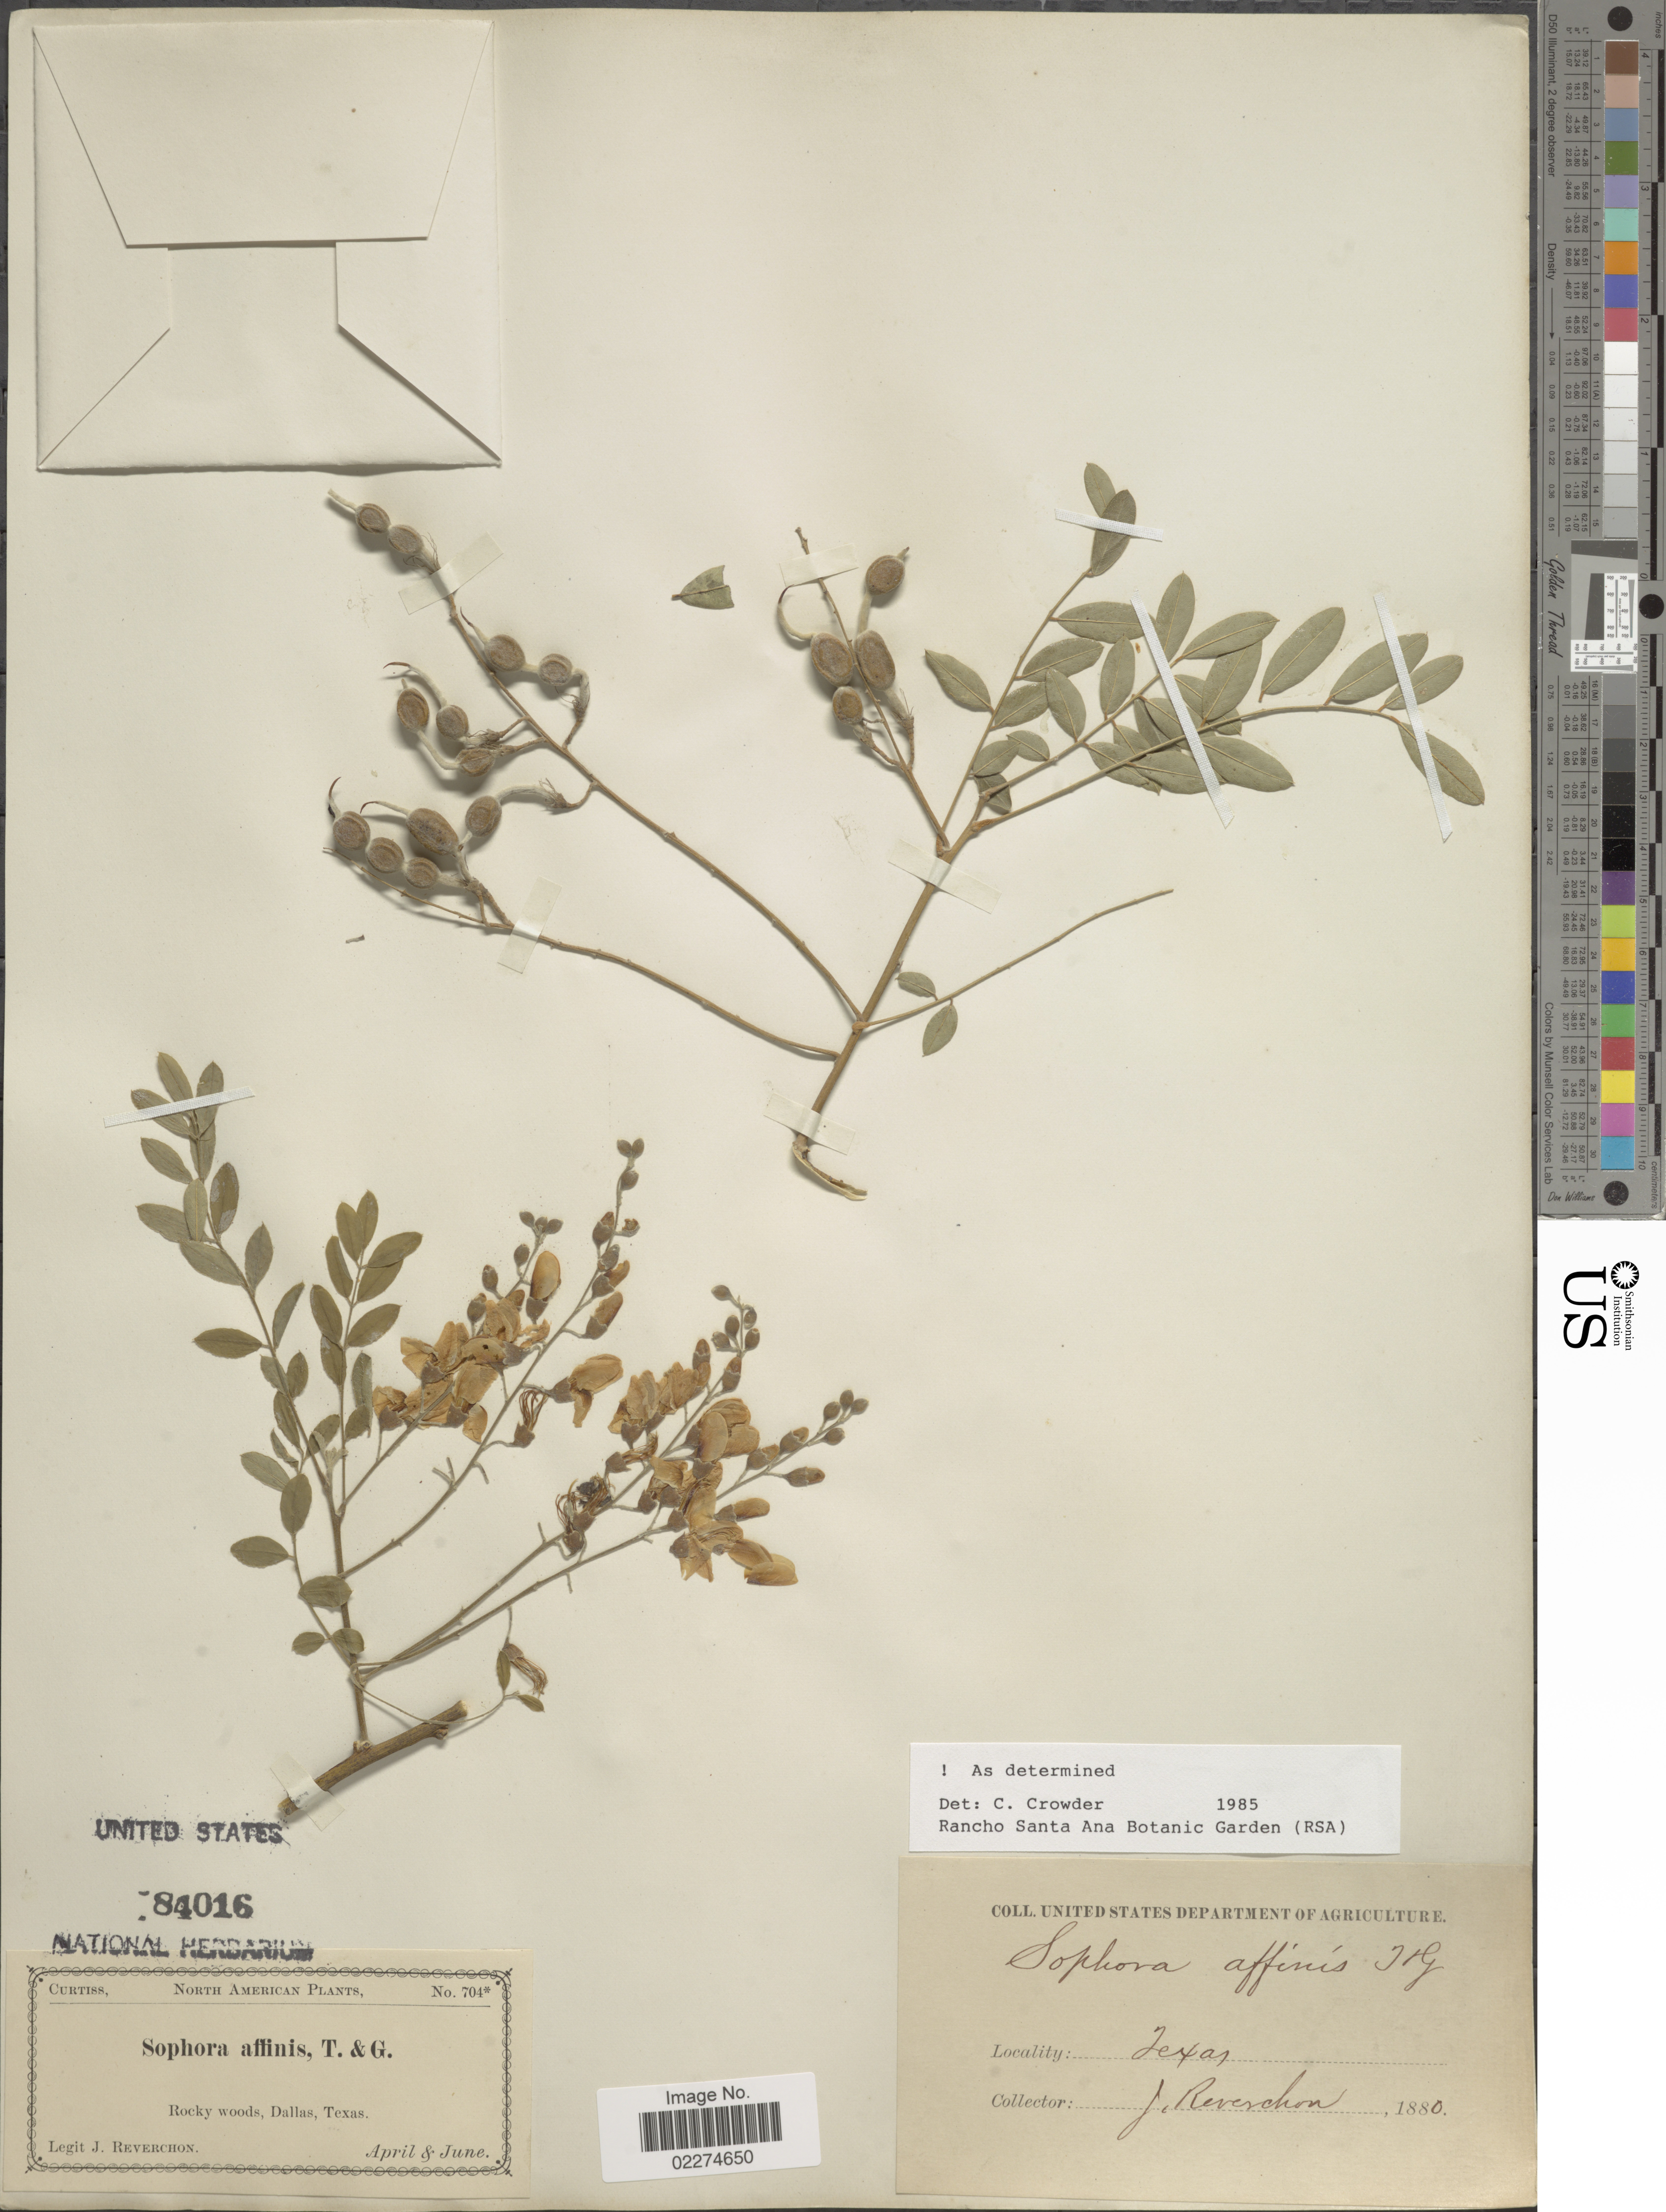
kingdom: Plantae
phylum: Tracheophyta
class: Magnoliopsida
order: Fabales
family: Fabaceae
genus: Sophora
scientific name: Sophora affinis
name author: Torr. & A. Gray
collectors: J. Reverchon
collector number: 704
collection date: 1880-04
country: United States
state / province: Texas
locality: Rocky woods, Dallas, Texas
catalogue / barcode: US 84016